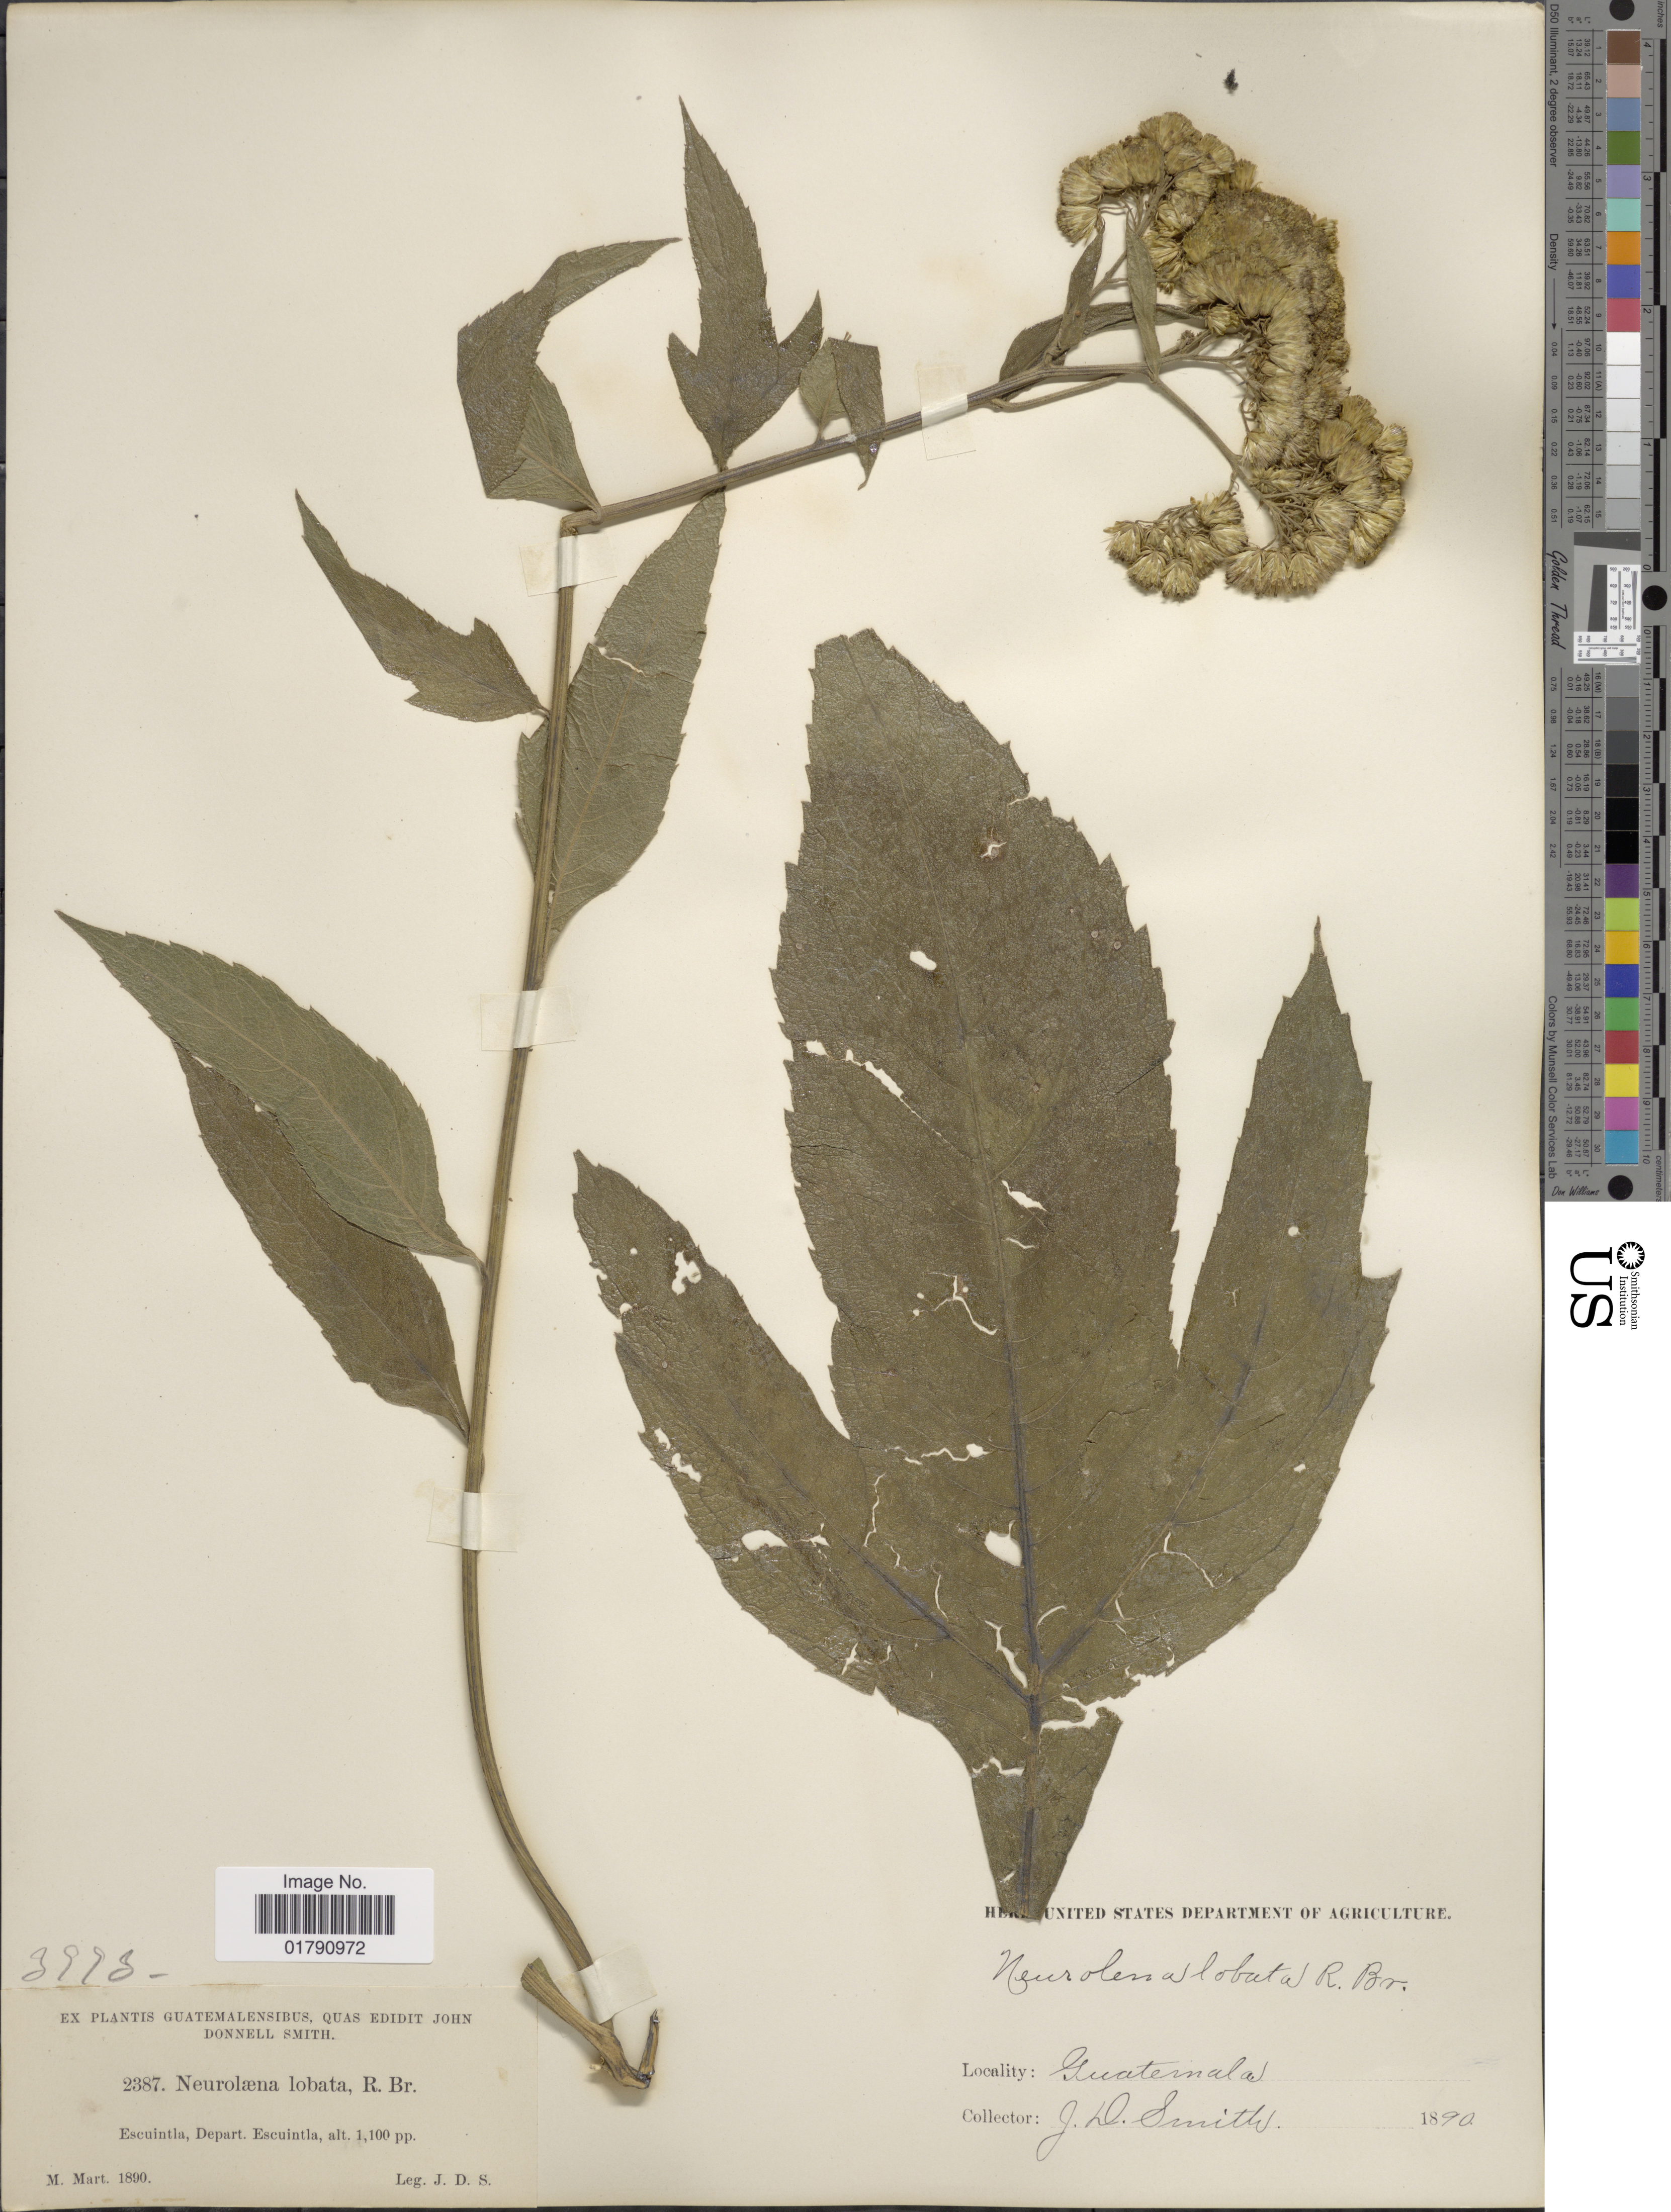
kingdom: Plantae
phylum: Tracheophyta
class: Magnoliopsida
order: Asterales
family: Asteraceae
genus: Neurolaena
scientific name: Neurolaena lobata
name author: (L.) R. Br. ex Cass.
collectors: J. Donnell Smith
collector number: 2387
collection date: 1890-03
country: Guatemala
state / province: Escuintla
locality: Guatemalensibus, Depart. Escuintla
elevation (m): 335